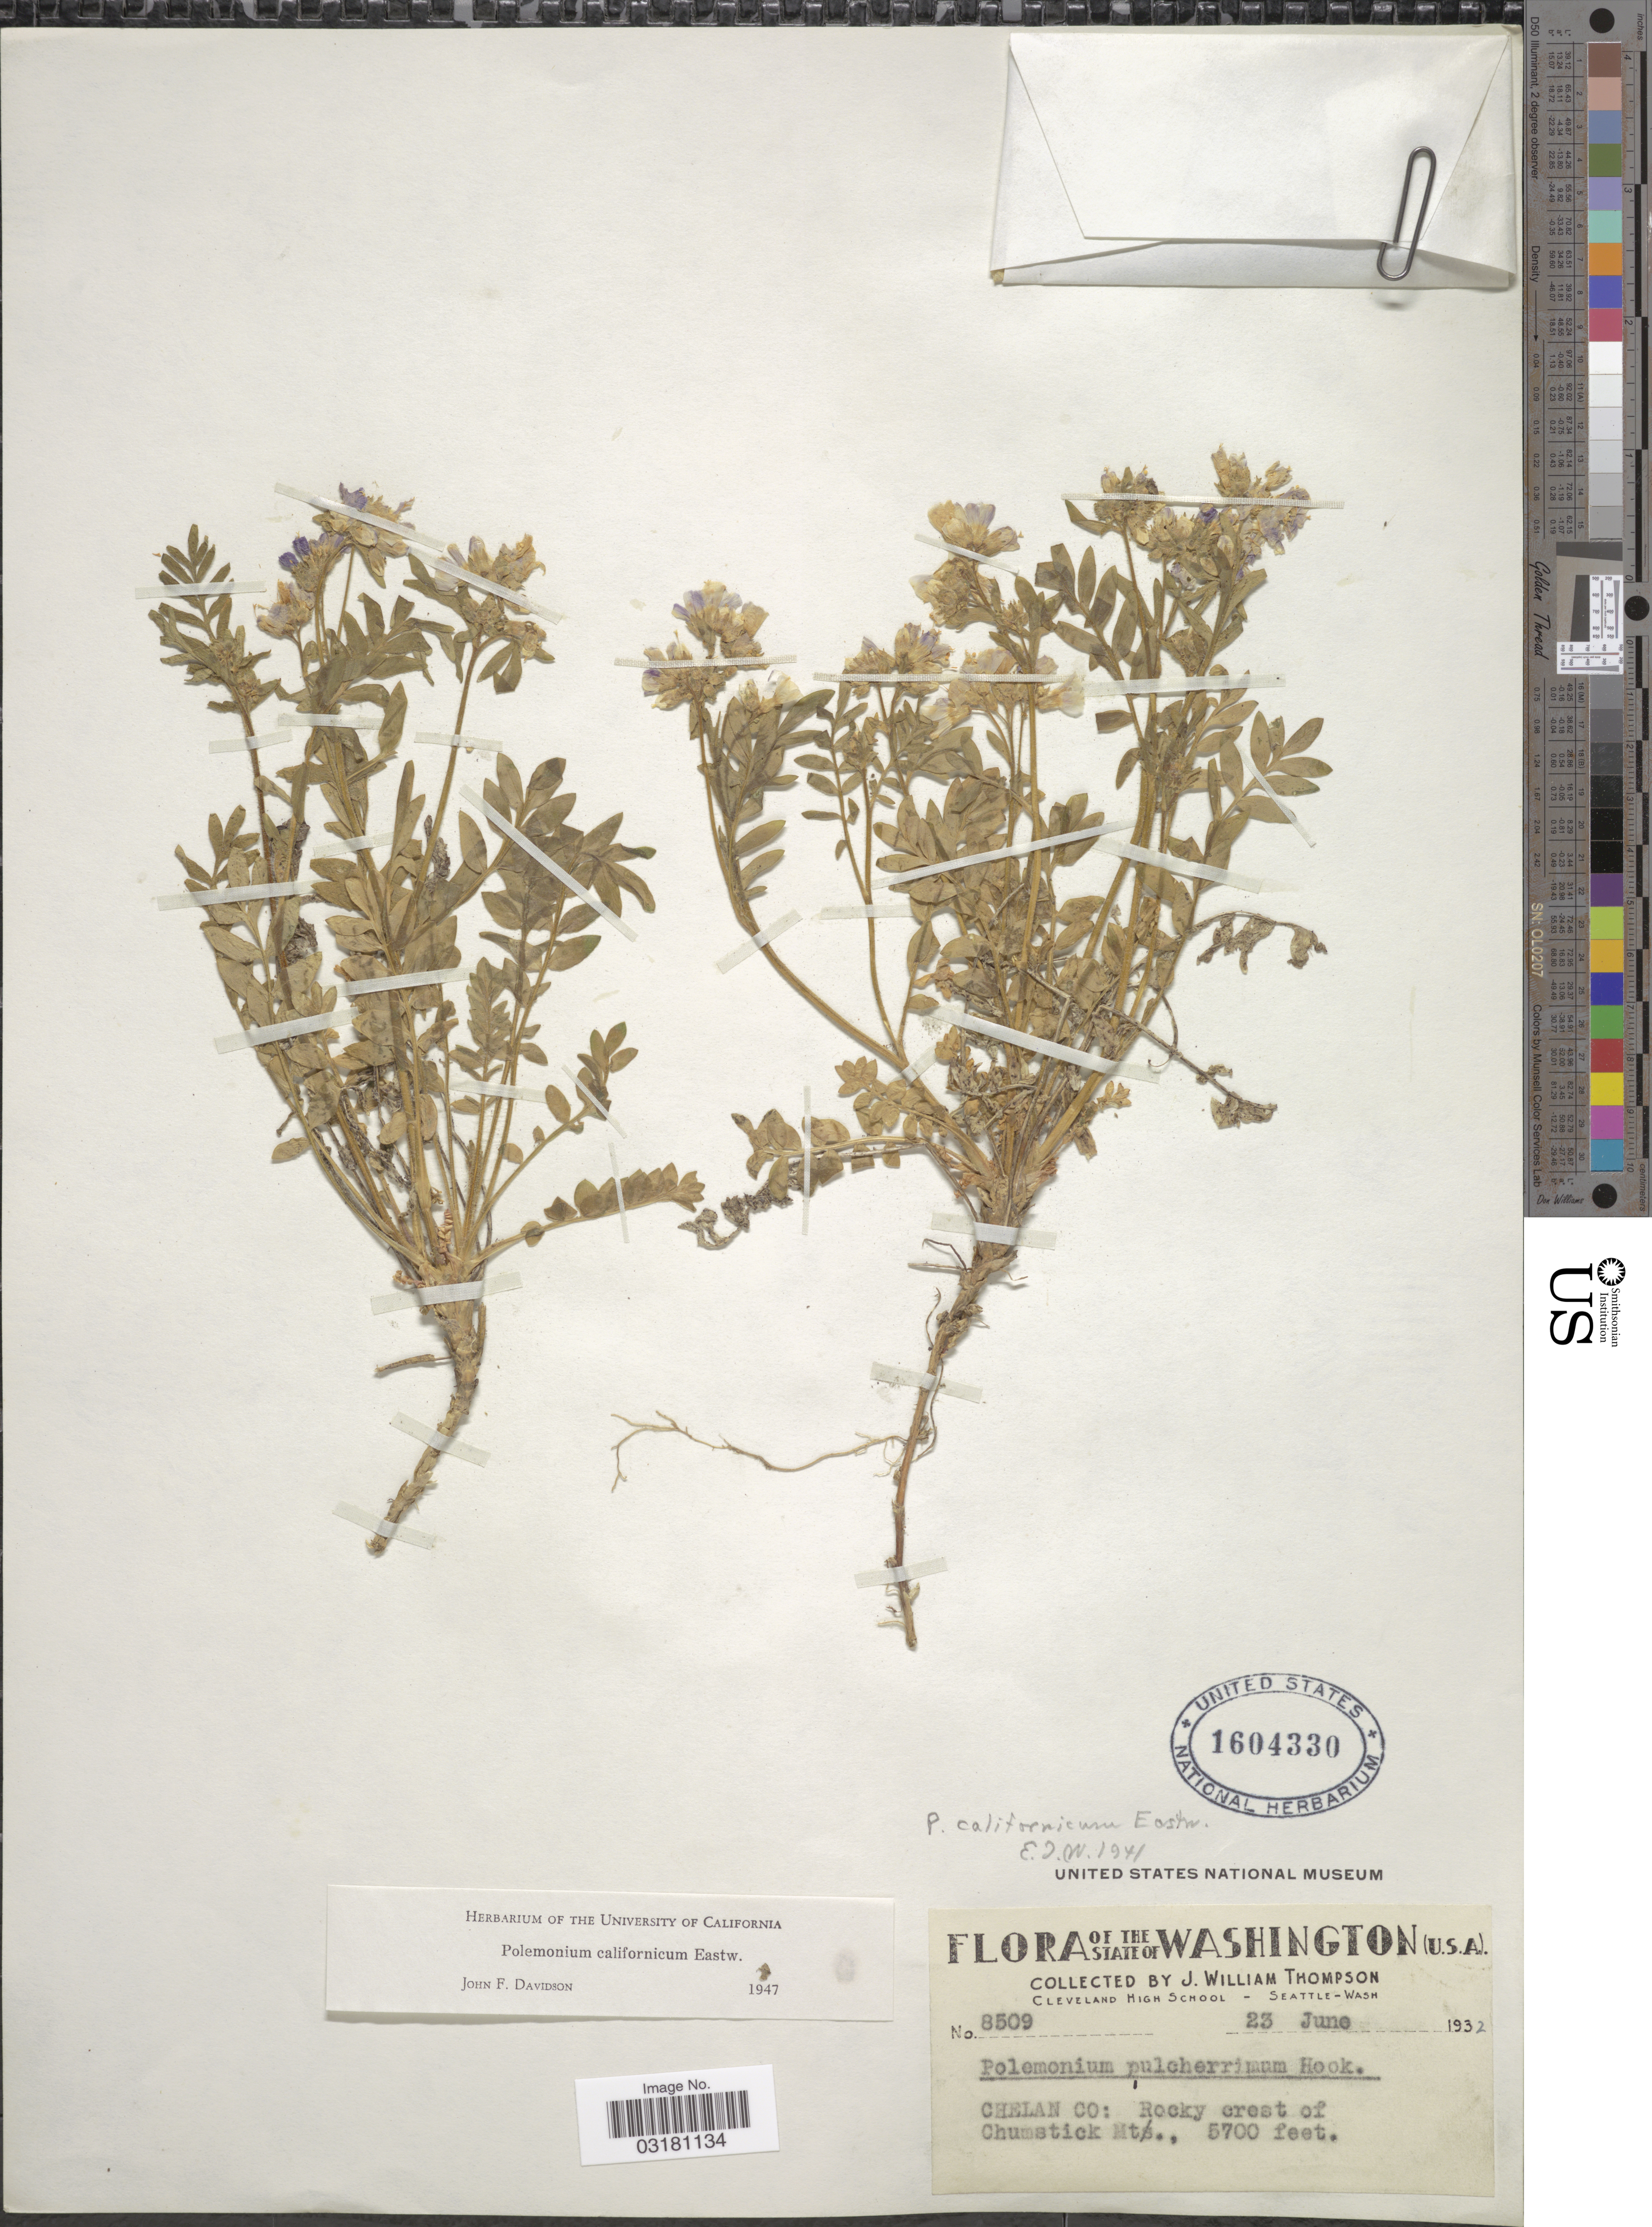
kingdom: Plantae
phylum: Tracheophyta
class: Magnoliopsida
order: Ericales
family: Polemoniaceae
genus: Polemonium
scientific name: Polemonium californicum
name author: Eastw.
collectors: J. W. Thompson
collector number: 8509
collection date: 1932-06-23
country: United States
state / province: Washington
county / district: Chelan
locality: Chelan Co: Rocky crest of Chumstick Mt.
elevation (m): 1737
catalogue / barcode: US 1604330